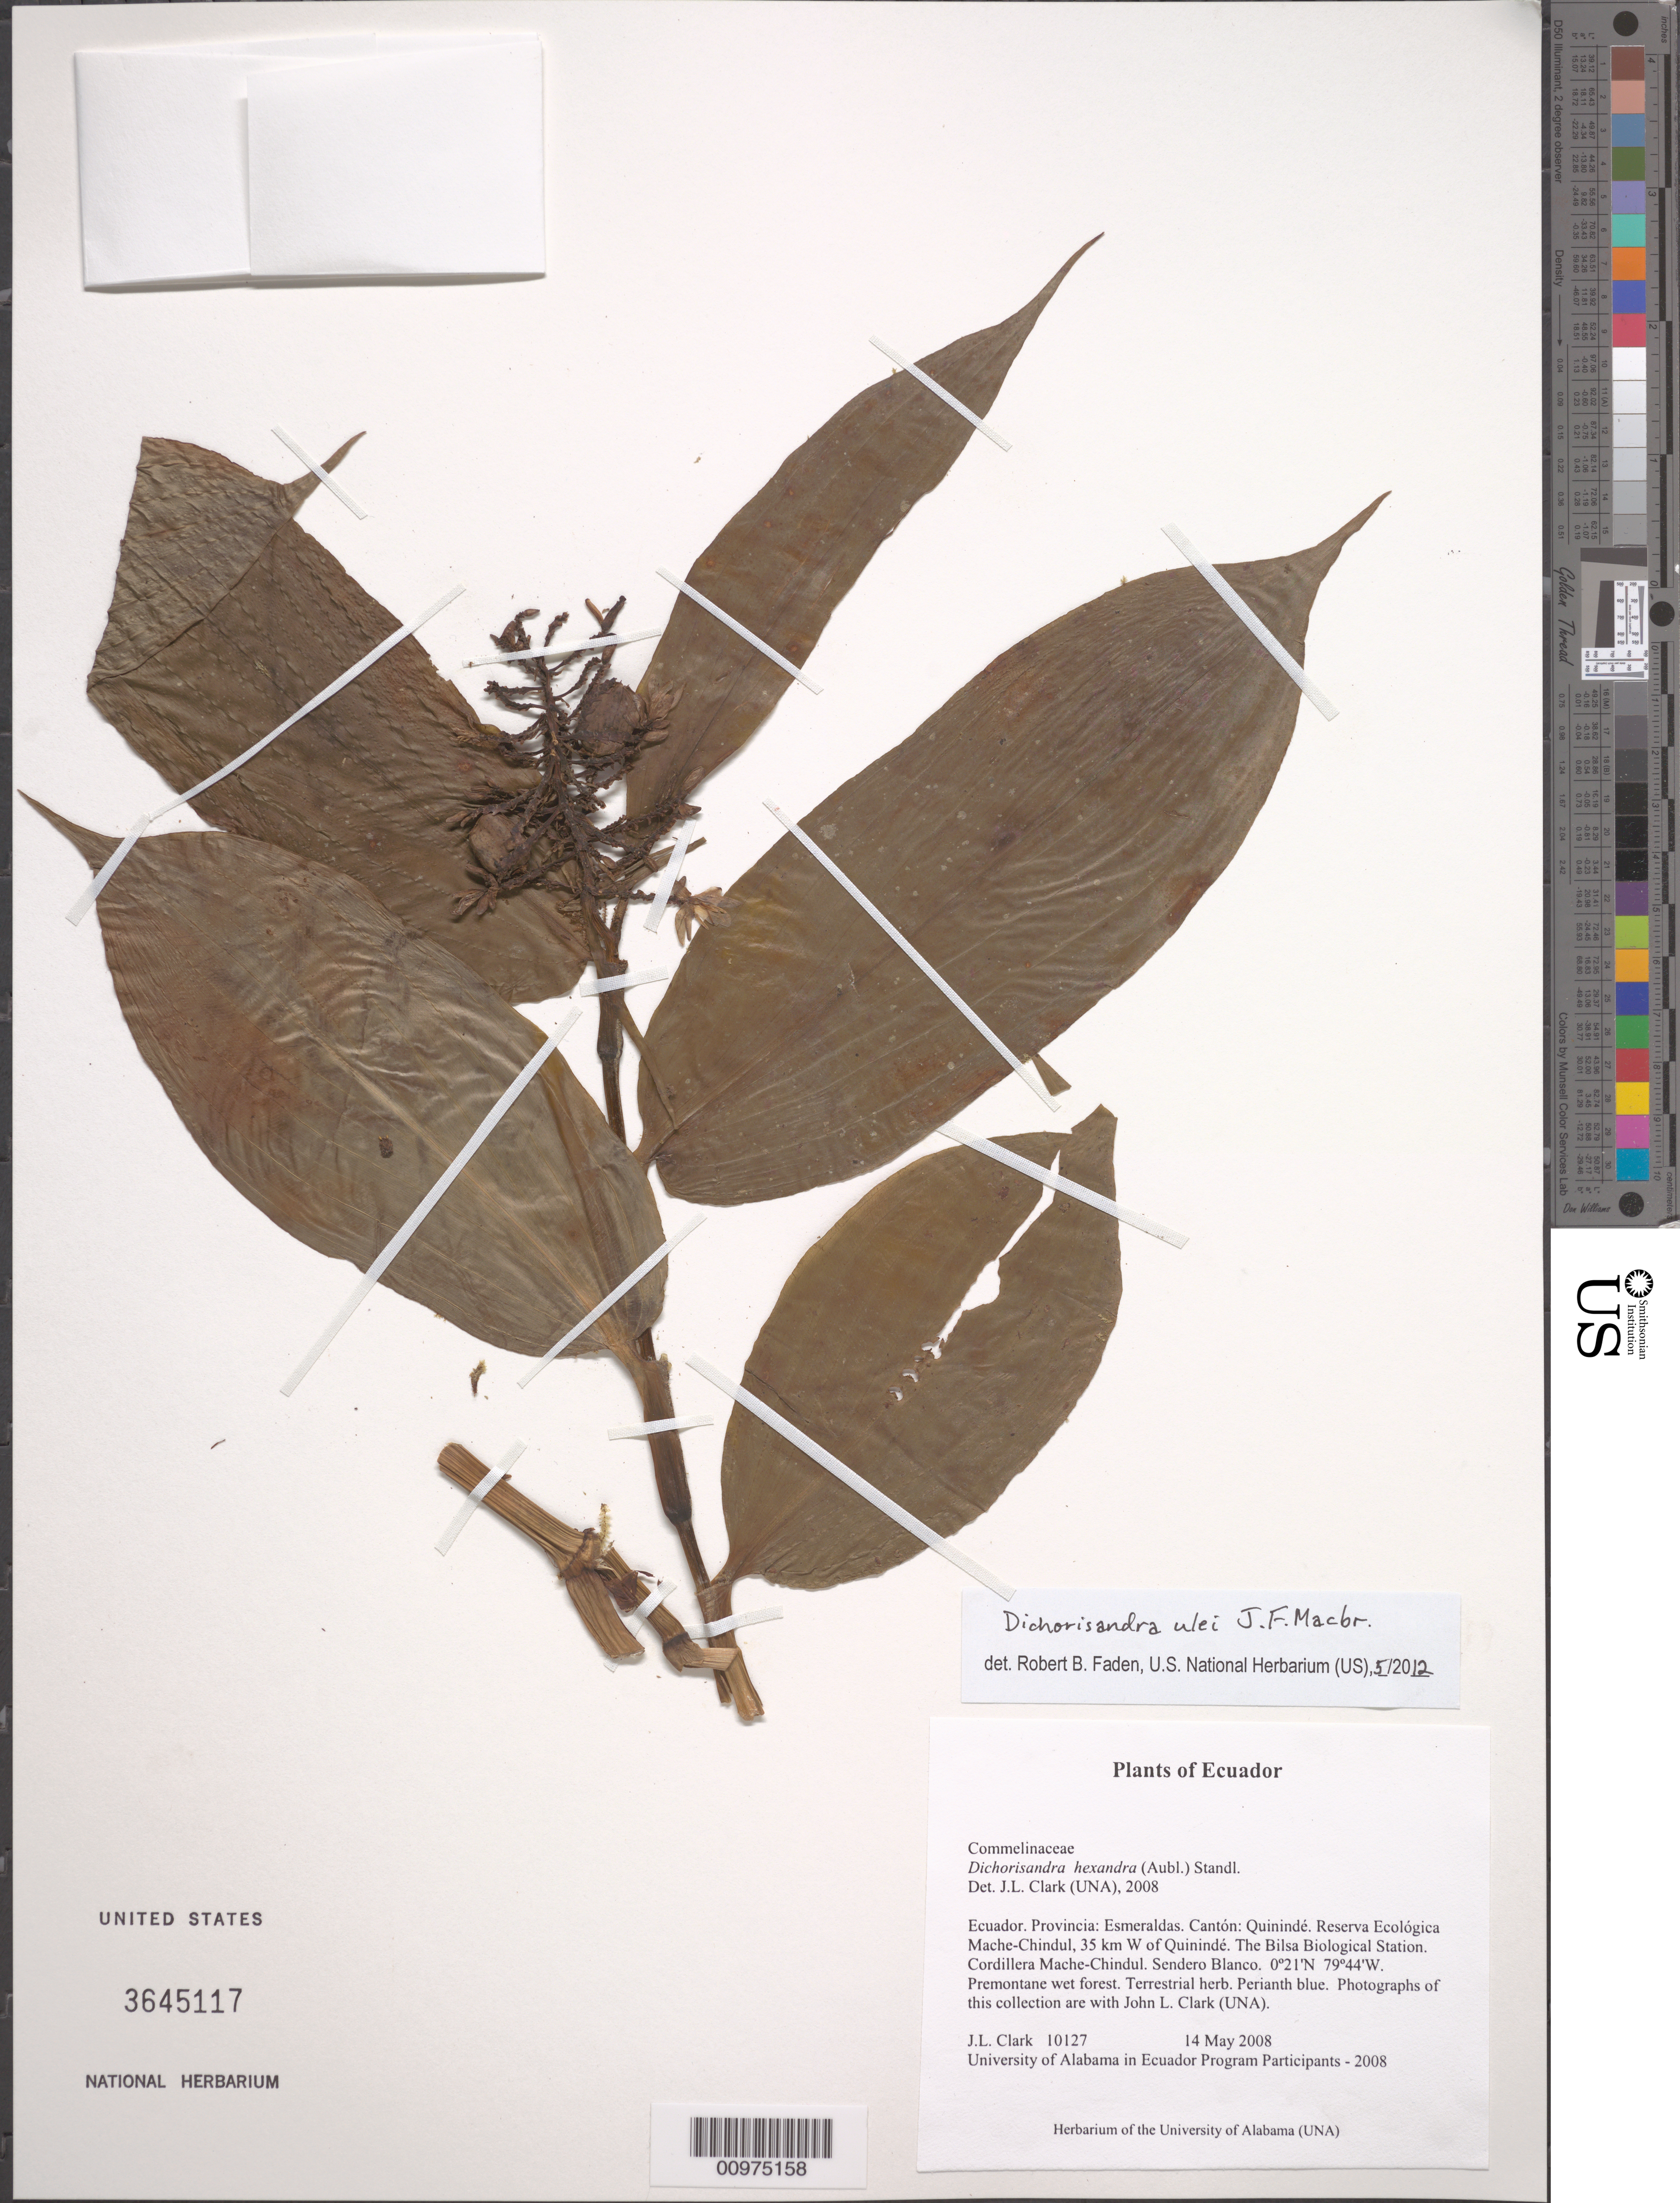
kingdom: Plantae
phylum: Tracheophyta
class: Liliopsida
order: Commelinales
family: Commelinaceae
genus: Dichorisandra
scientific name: Dichorisandra ulei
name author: J.F. Macbr.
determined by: Faden, Robert B., (US), Smithsonian Institution - National Museum of Natural History (UNITED STATES)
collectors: J. L. Clark et al.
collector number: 10127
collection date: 2008-05-14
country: Ecuador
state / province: Esmeraldas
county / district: Quinindé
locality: Reserva Ecológica Mache-Chindul, 35 km W of Quinindé. The Bilsa Biological Station. Cordillera Mache-Chindul. Sendero Blanco.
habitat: Premontane wet forest.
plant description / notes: Photographs of this collection are with John L. Clark (UNA). University of Alabama in Ecuador Program Participants - 2008.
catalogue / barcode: US 36451117